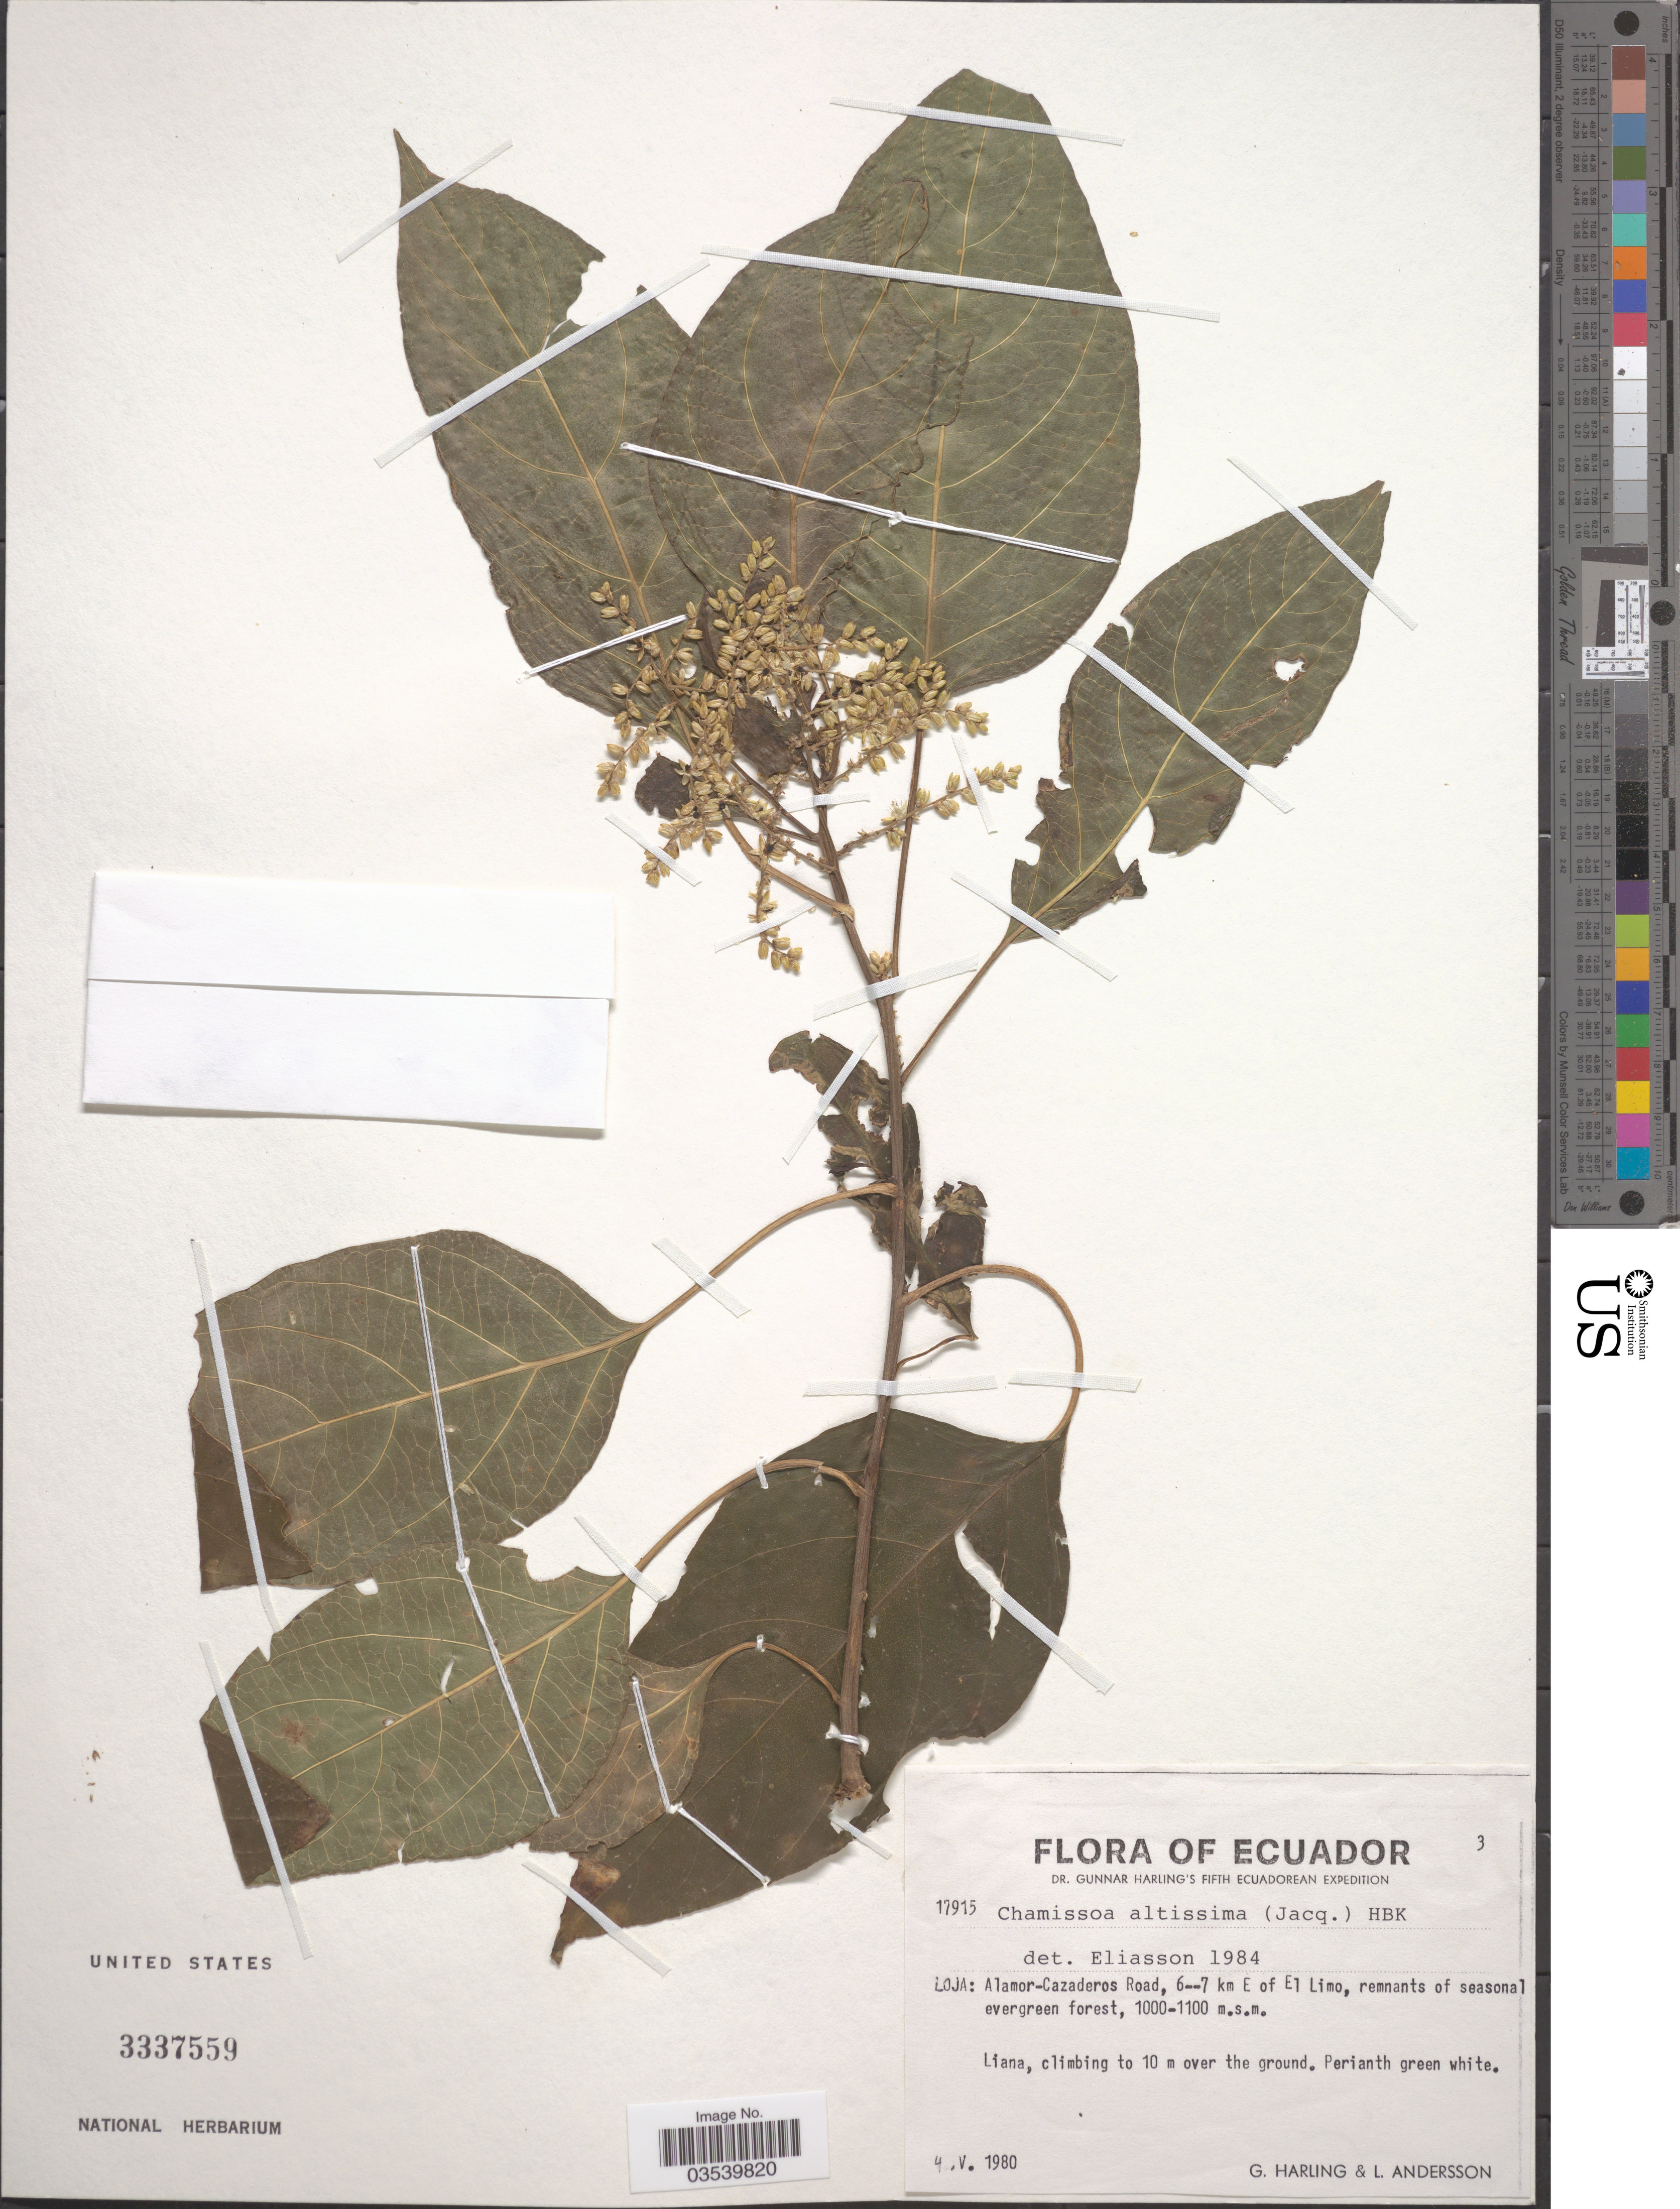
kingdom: Plantae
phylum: Tracheophyta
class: Magnoliopsida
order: Caryophyllales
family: Amaranthaceae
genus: Chamissoa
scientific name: Chamissoa altissima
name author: (Jacq.) Kunth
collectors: G. Harling & L. Andersson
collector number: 17915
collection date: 1980-05-04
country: Ecuador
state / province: Loja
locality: Alamor - Cazaderos Road, 6--7 km E of El Limo.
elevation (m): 1000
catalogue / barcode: US 3337559